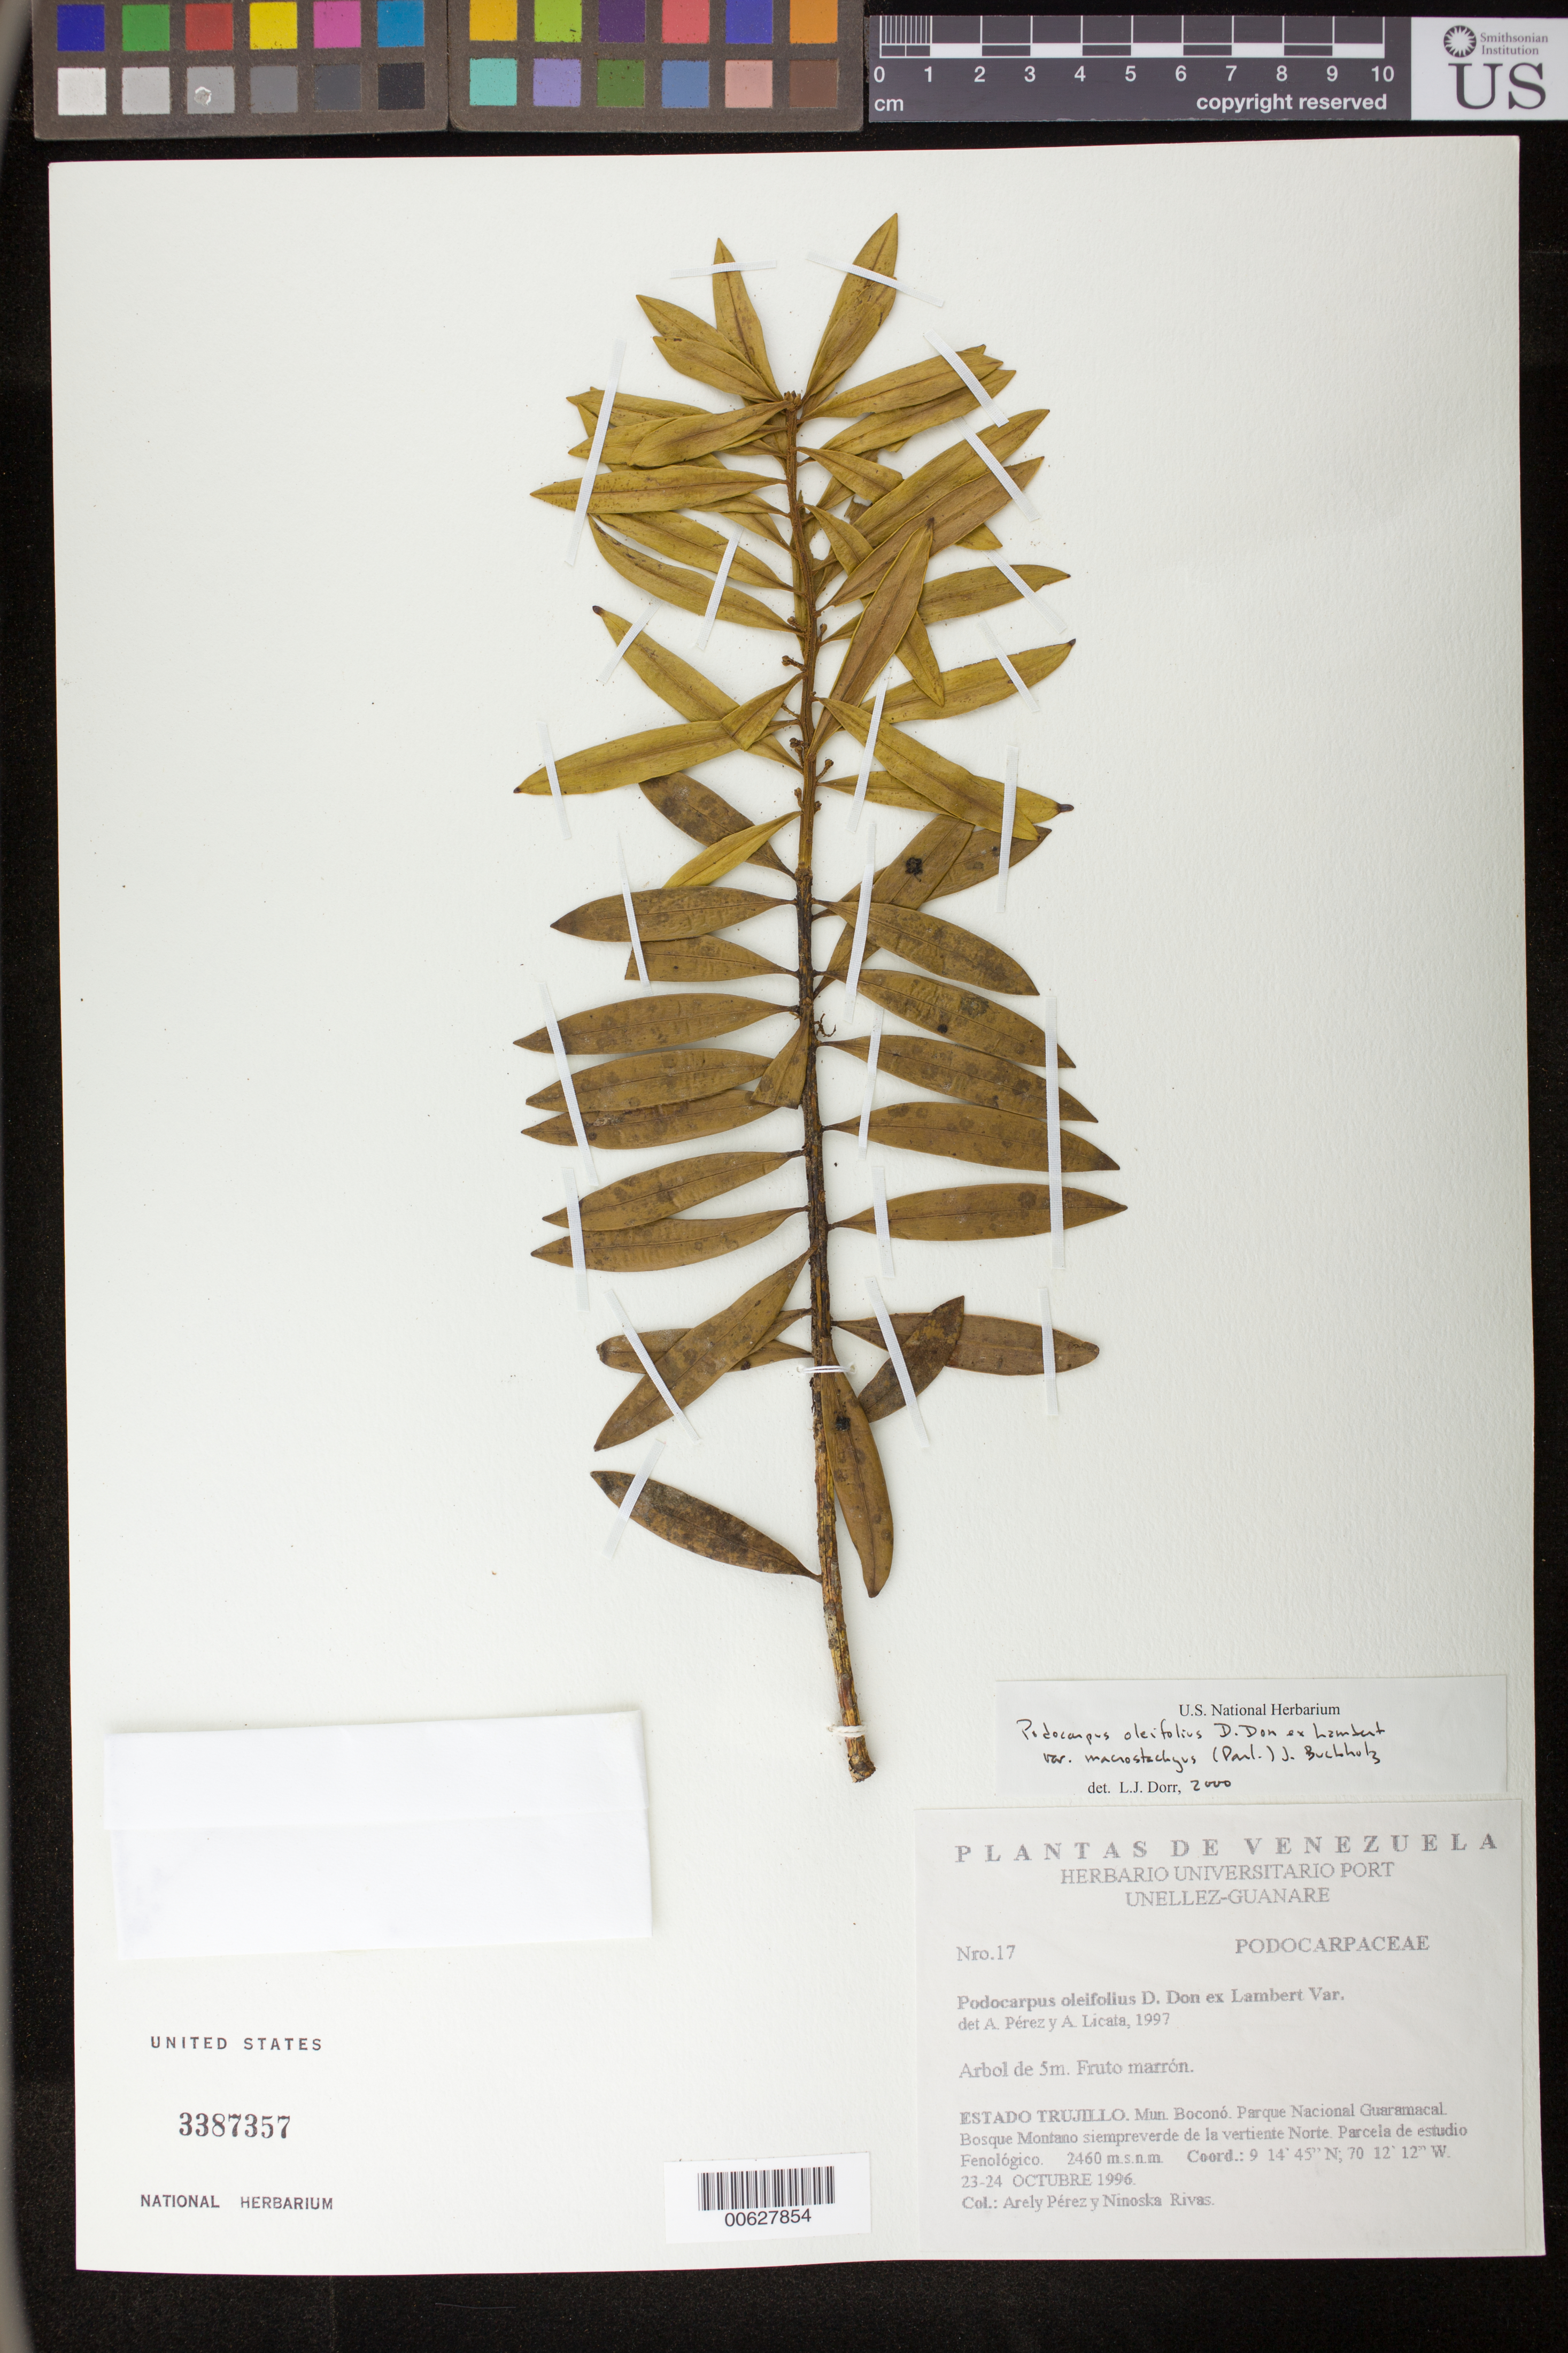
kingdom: Plantae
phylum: Tracheophyta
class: Pinopsida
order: Pinales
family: Podocarpaceae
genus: Podocarpus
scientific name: Podocarpus oleifolius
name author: D. Don ex Lamb.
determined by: Dorr, L. J., (BOT), Smithsonian Institution - National Museum of Natural History (UNITED STATES)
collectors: A. Pérez & N. Rivas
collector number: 17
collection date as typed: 23 Oct 1996 to 24 Oct 1996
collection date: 1996-10-23/1996-10-24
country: Venezuela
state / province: Trujillo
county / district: Boconó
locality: Parque Nacional Guaramacal, Bosque Montano siempreverde de la vertiente Norte, Parcela de estudio Fenológico.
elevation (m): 2460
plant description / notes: PORT, US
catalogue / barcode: US 3387357